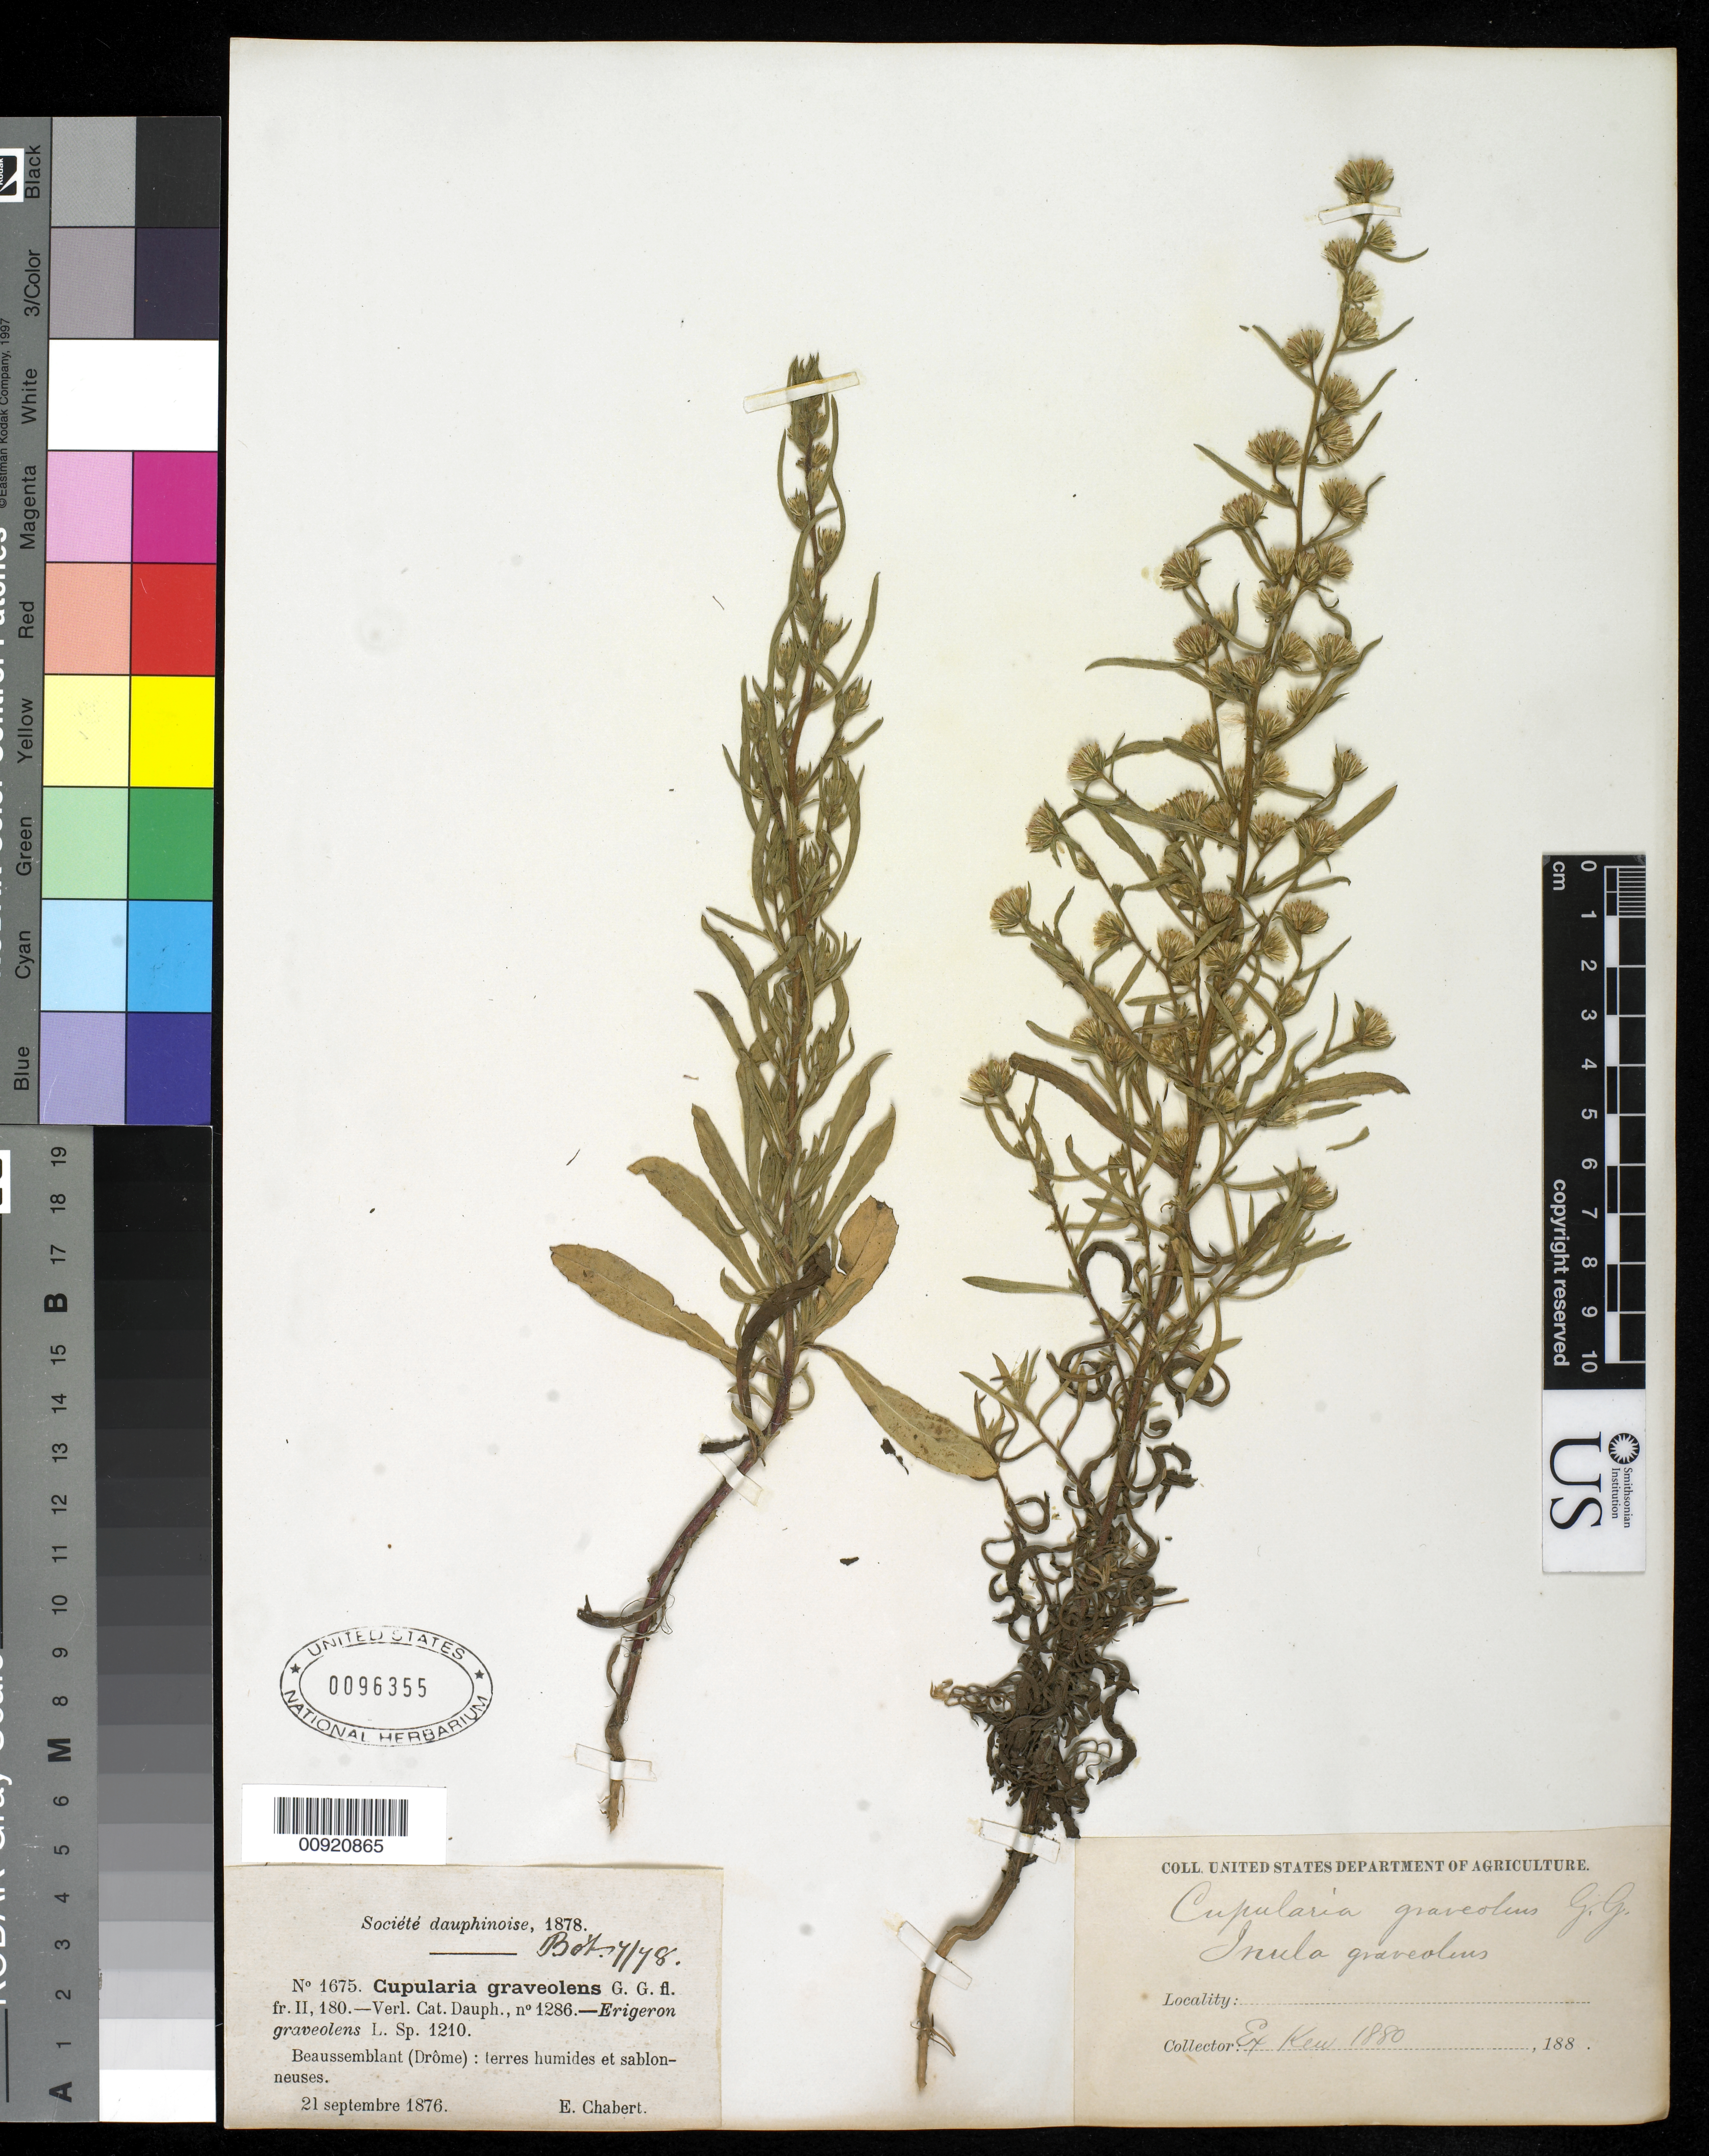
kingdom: Plantae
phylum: Tracheophyta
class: Magnoliopsida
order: Asterales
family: Asteraceae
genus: Inula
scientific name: Inula graveolens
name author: (L.) Desf.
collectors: Chabert, E.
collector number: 1675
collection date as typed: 21 Sep 1876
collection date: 1876-09-21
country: France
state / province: Auvergne-Rhône-Alpes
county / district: Drôme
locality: Beaussemblant (Drôme): terres humides et sabloneuses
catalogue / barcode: US 96355